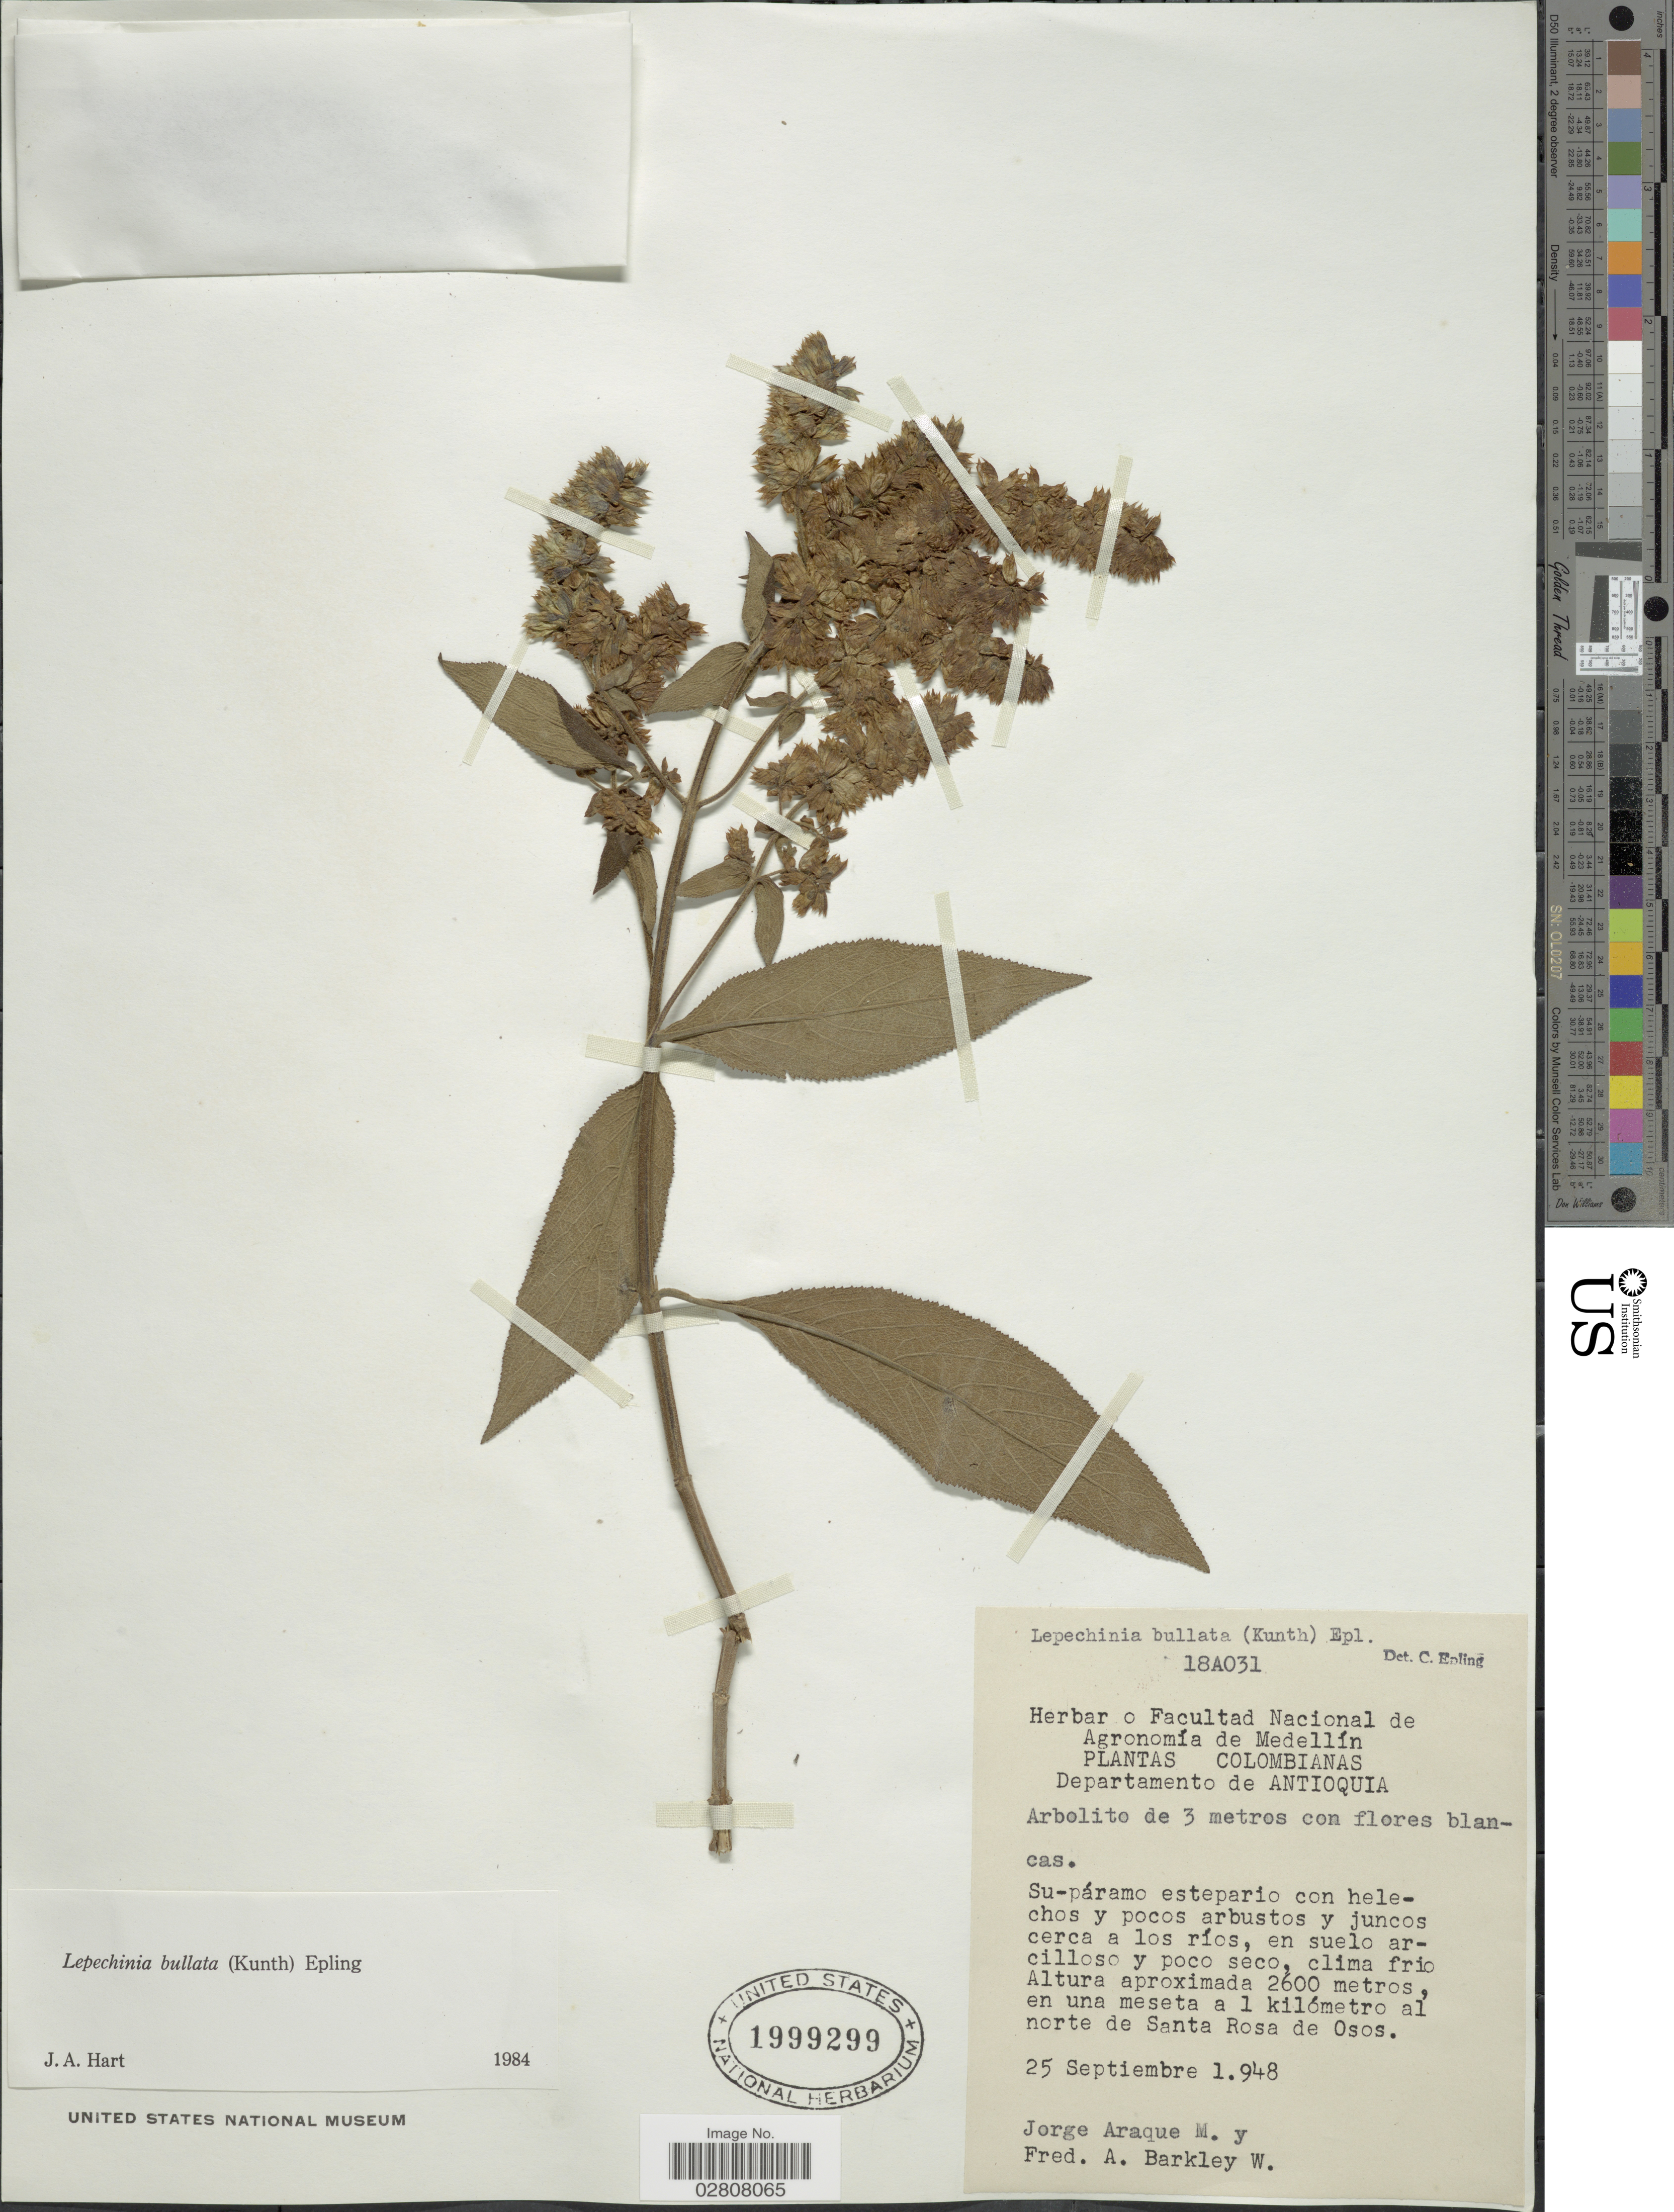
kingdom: Plantae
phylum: Tracheophyta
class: Magnoliopsida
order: Lamiales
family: Lamiaceae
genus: Lepechinia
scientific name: Lepechinia bullata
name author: (Kunth) Epling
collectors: J. Araque Molina & F. Barkley W.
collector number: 18A031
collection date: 1948-09-25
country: Colombia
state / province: Antioquia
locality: Departamento de Antioquia, en una meseta a 1 kilómetro al norte de Santa Rosa de Osos.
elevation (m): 2600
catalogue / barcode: US 1999299